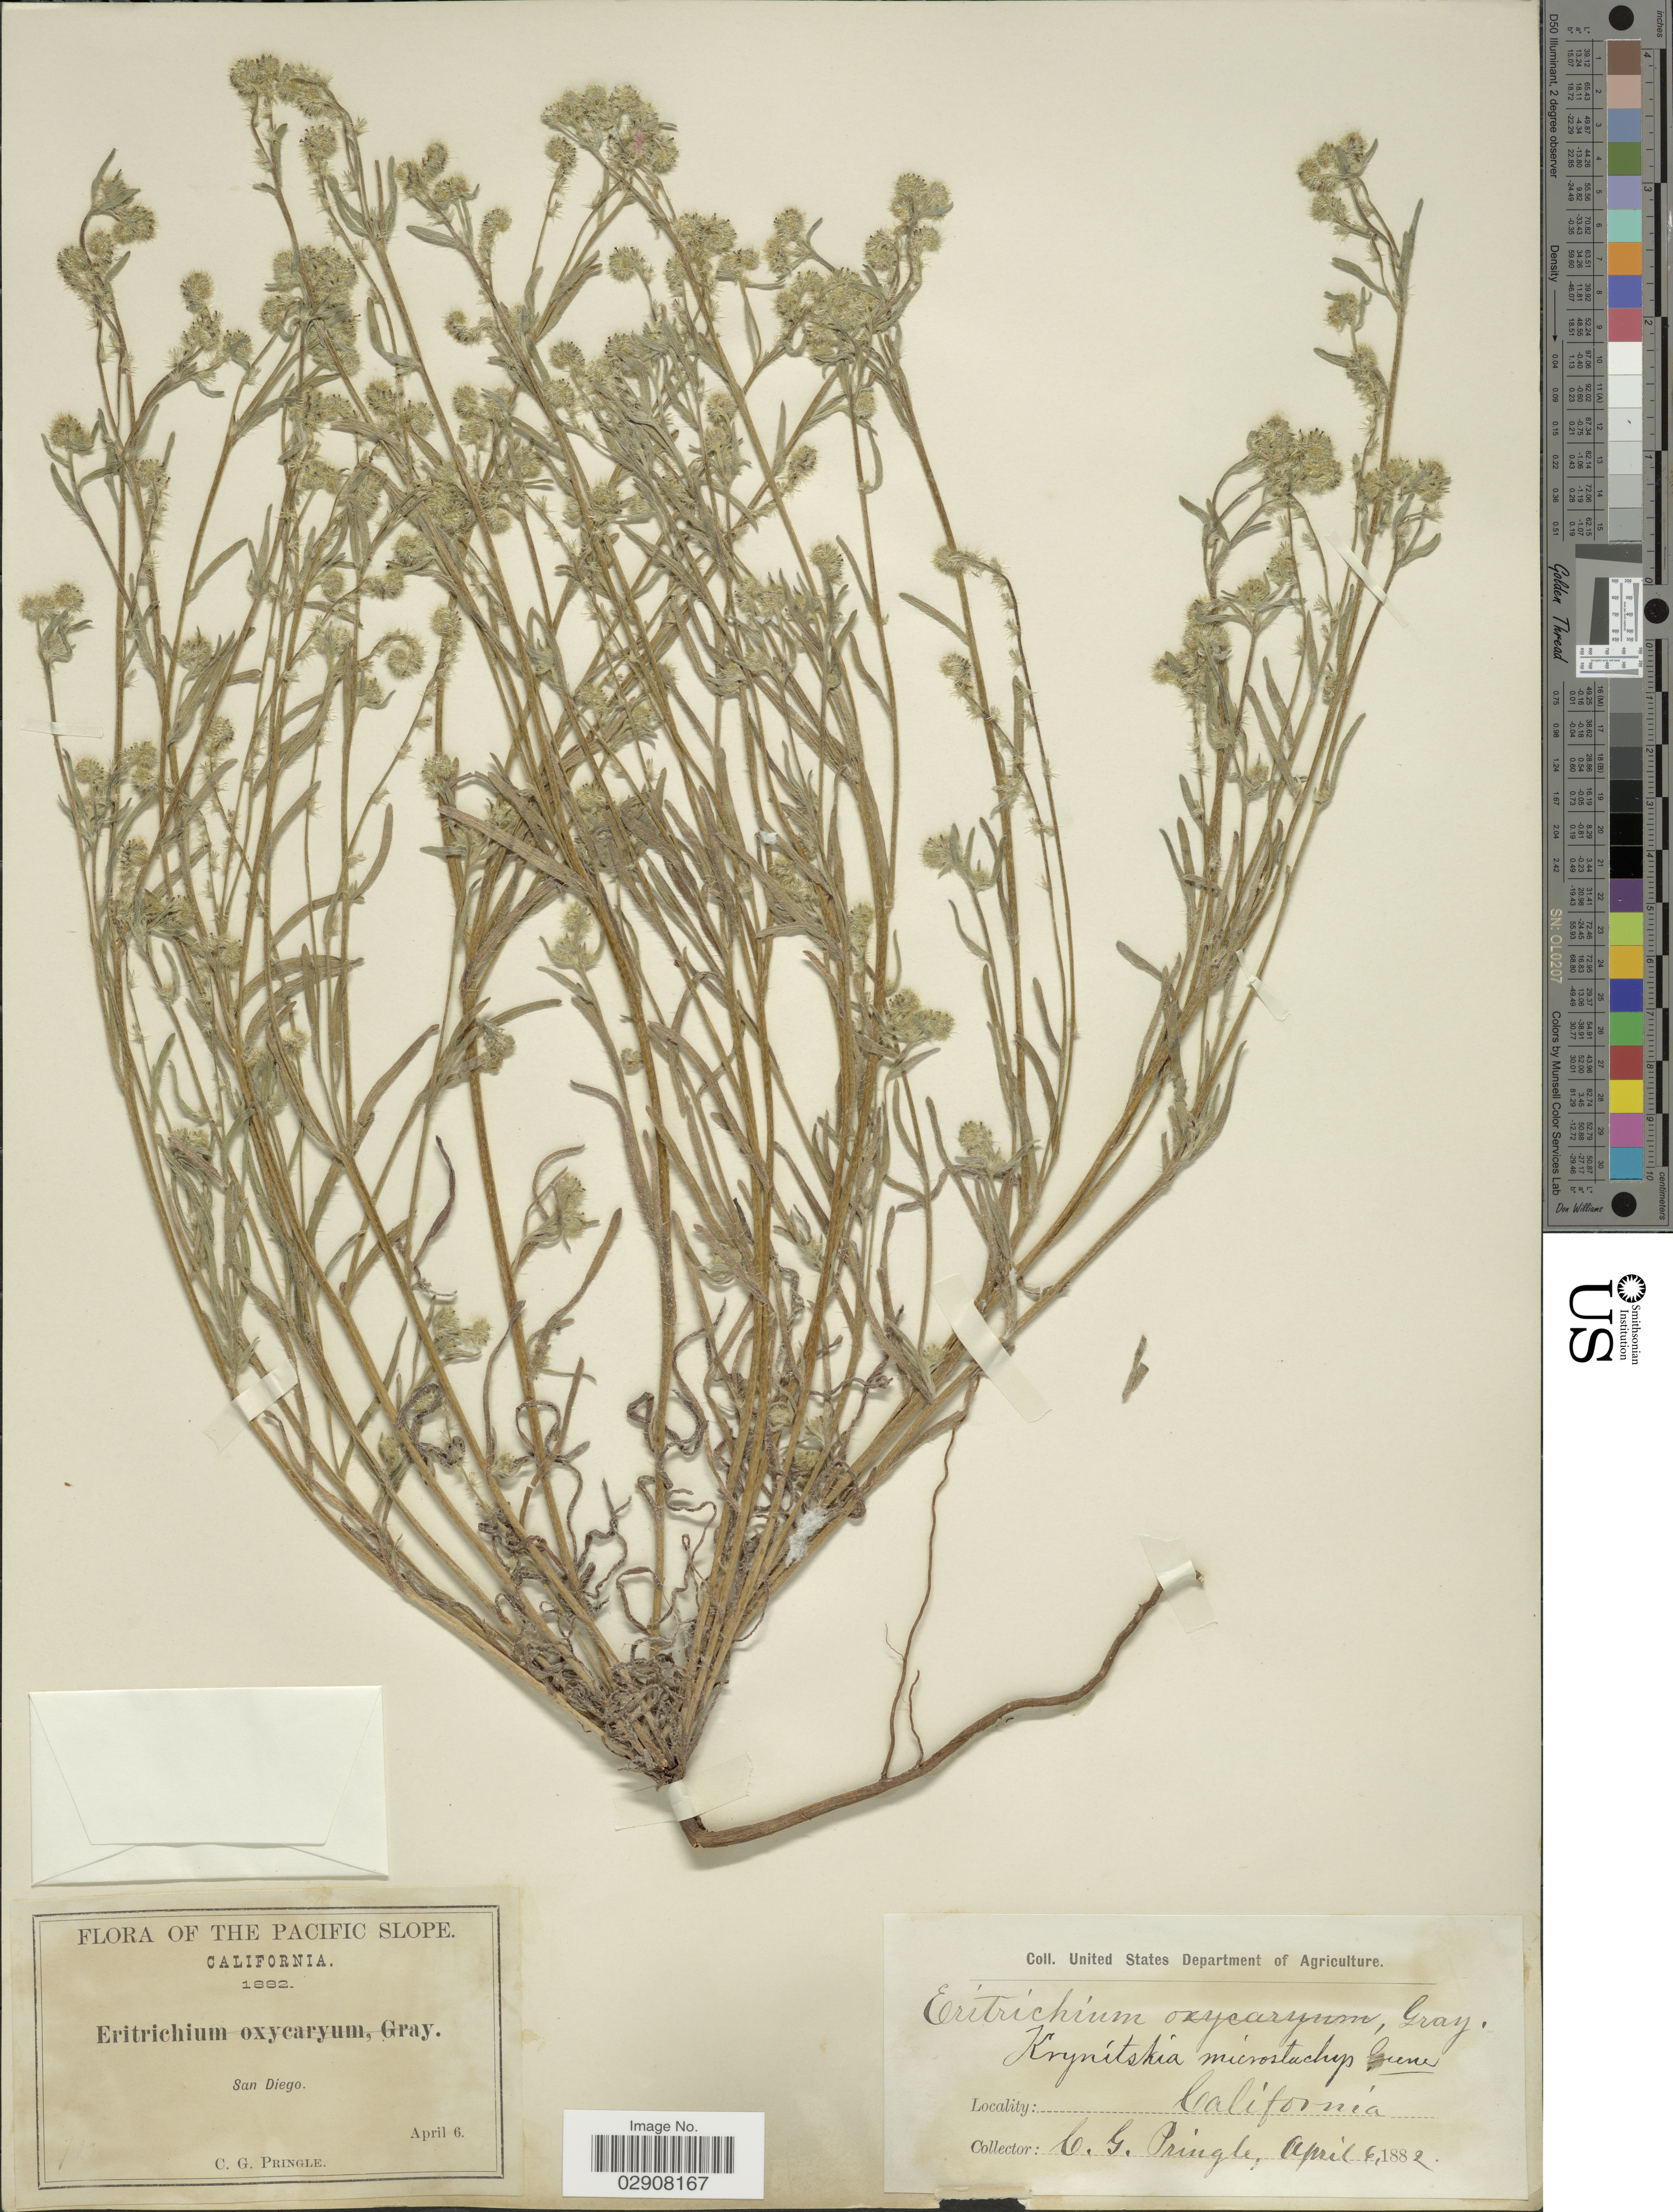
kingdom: Plantae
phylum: Tracheophyta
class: Magnoliopsida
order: Boraginales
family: Boraginaceae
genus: Cryptantha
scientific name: Cryptantha microstachys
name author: (Greene ex A. Gray) Greene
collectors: C. G. Pringle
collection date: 1882-04-06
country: United States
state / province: California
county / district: San Diego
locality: Pacific Slope. San Diego.